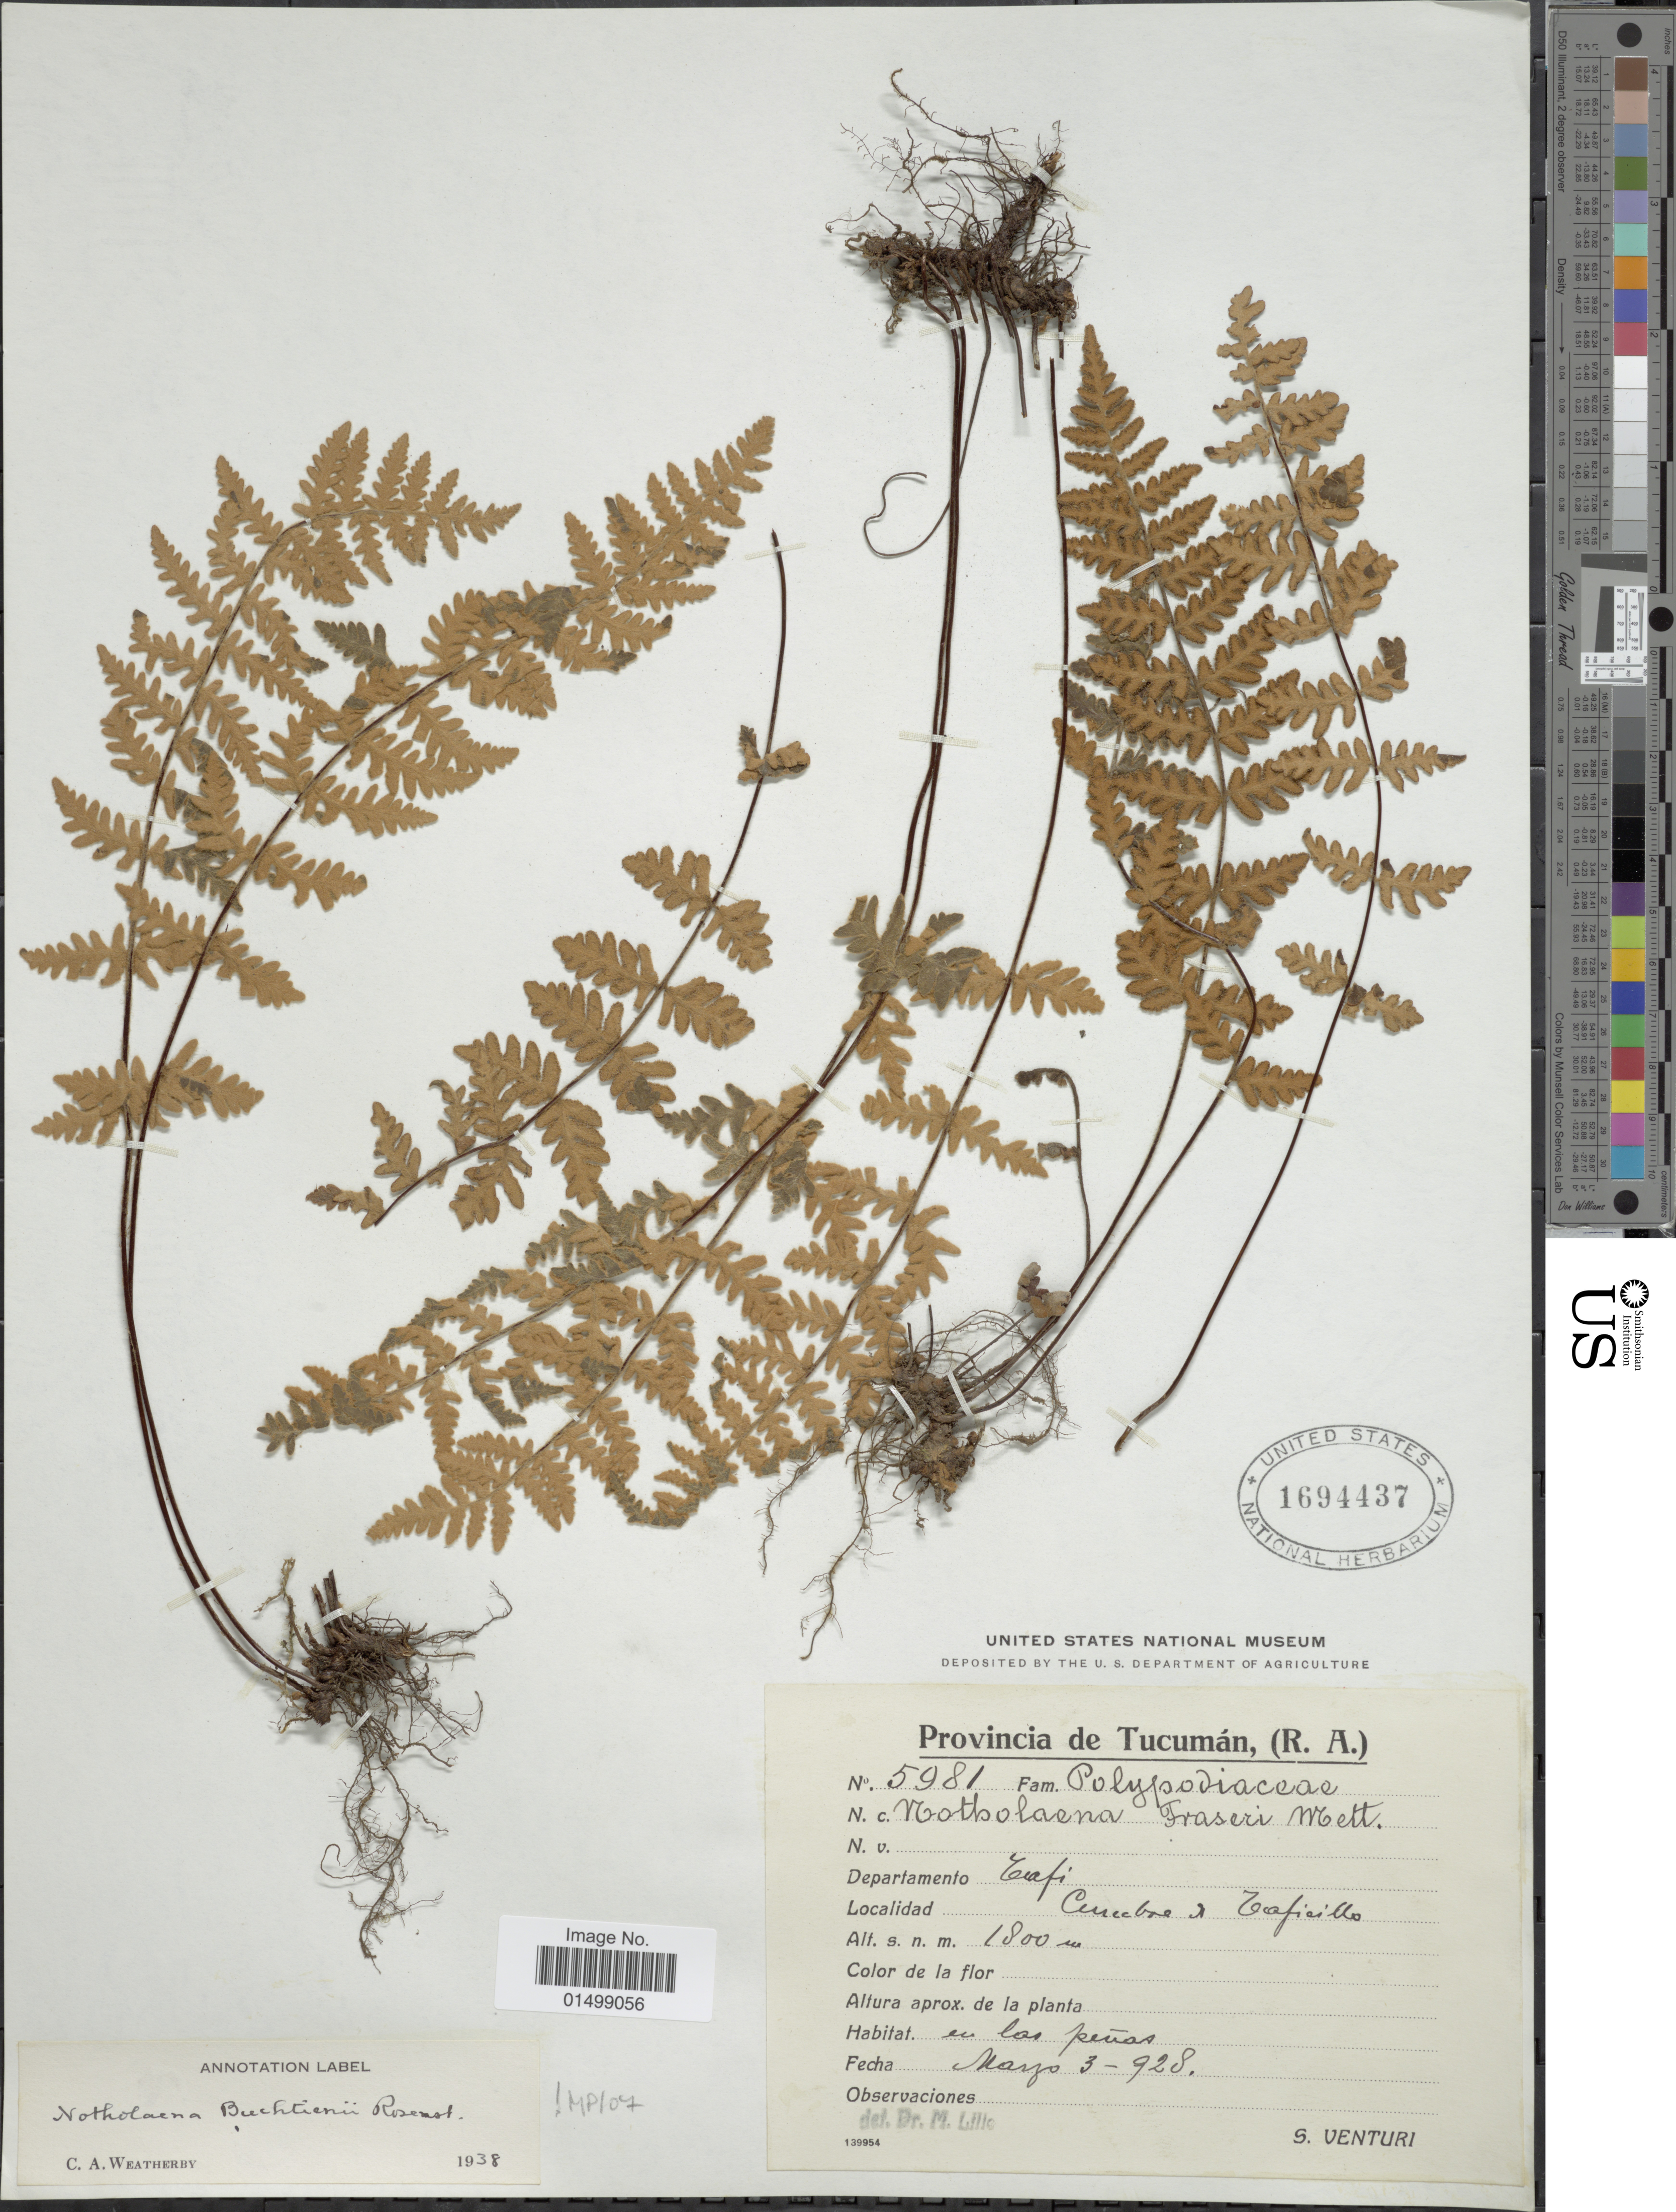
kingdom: Plantae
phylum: Tracheophyta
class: Polypodiopsida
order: Polypodiales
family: Pteridaceae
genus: Cheilanthes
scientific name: Cheilanthes buchtienii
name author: (Rosenst.) R.M. Tryon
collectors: S. Venturi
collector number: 5981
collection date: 1928-03-03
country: Argentina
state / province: Tucuman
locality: Tafi, Centre a Taficillo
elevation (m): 1800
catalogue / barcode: US 1694437